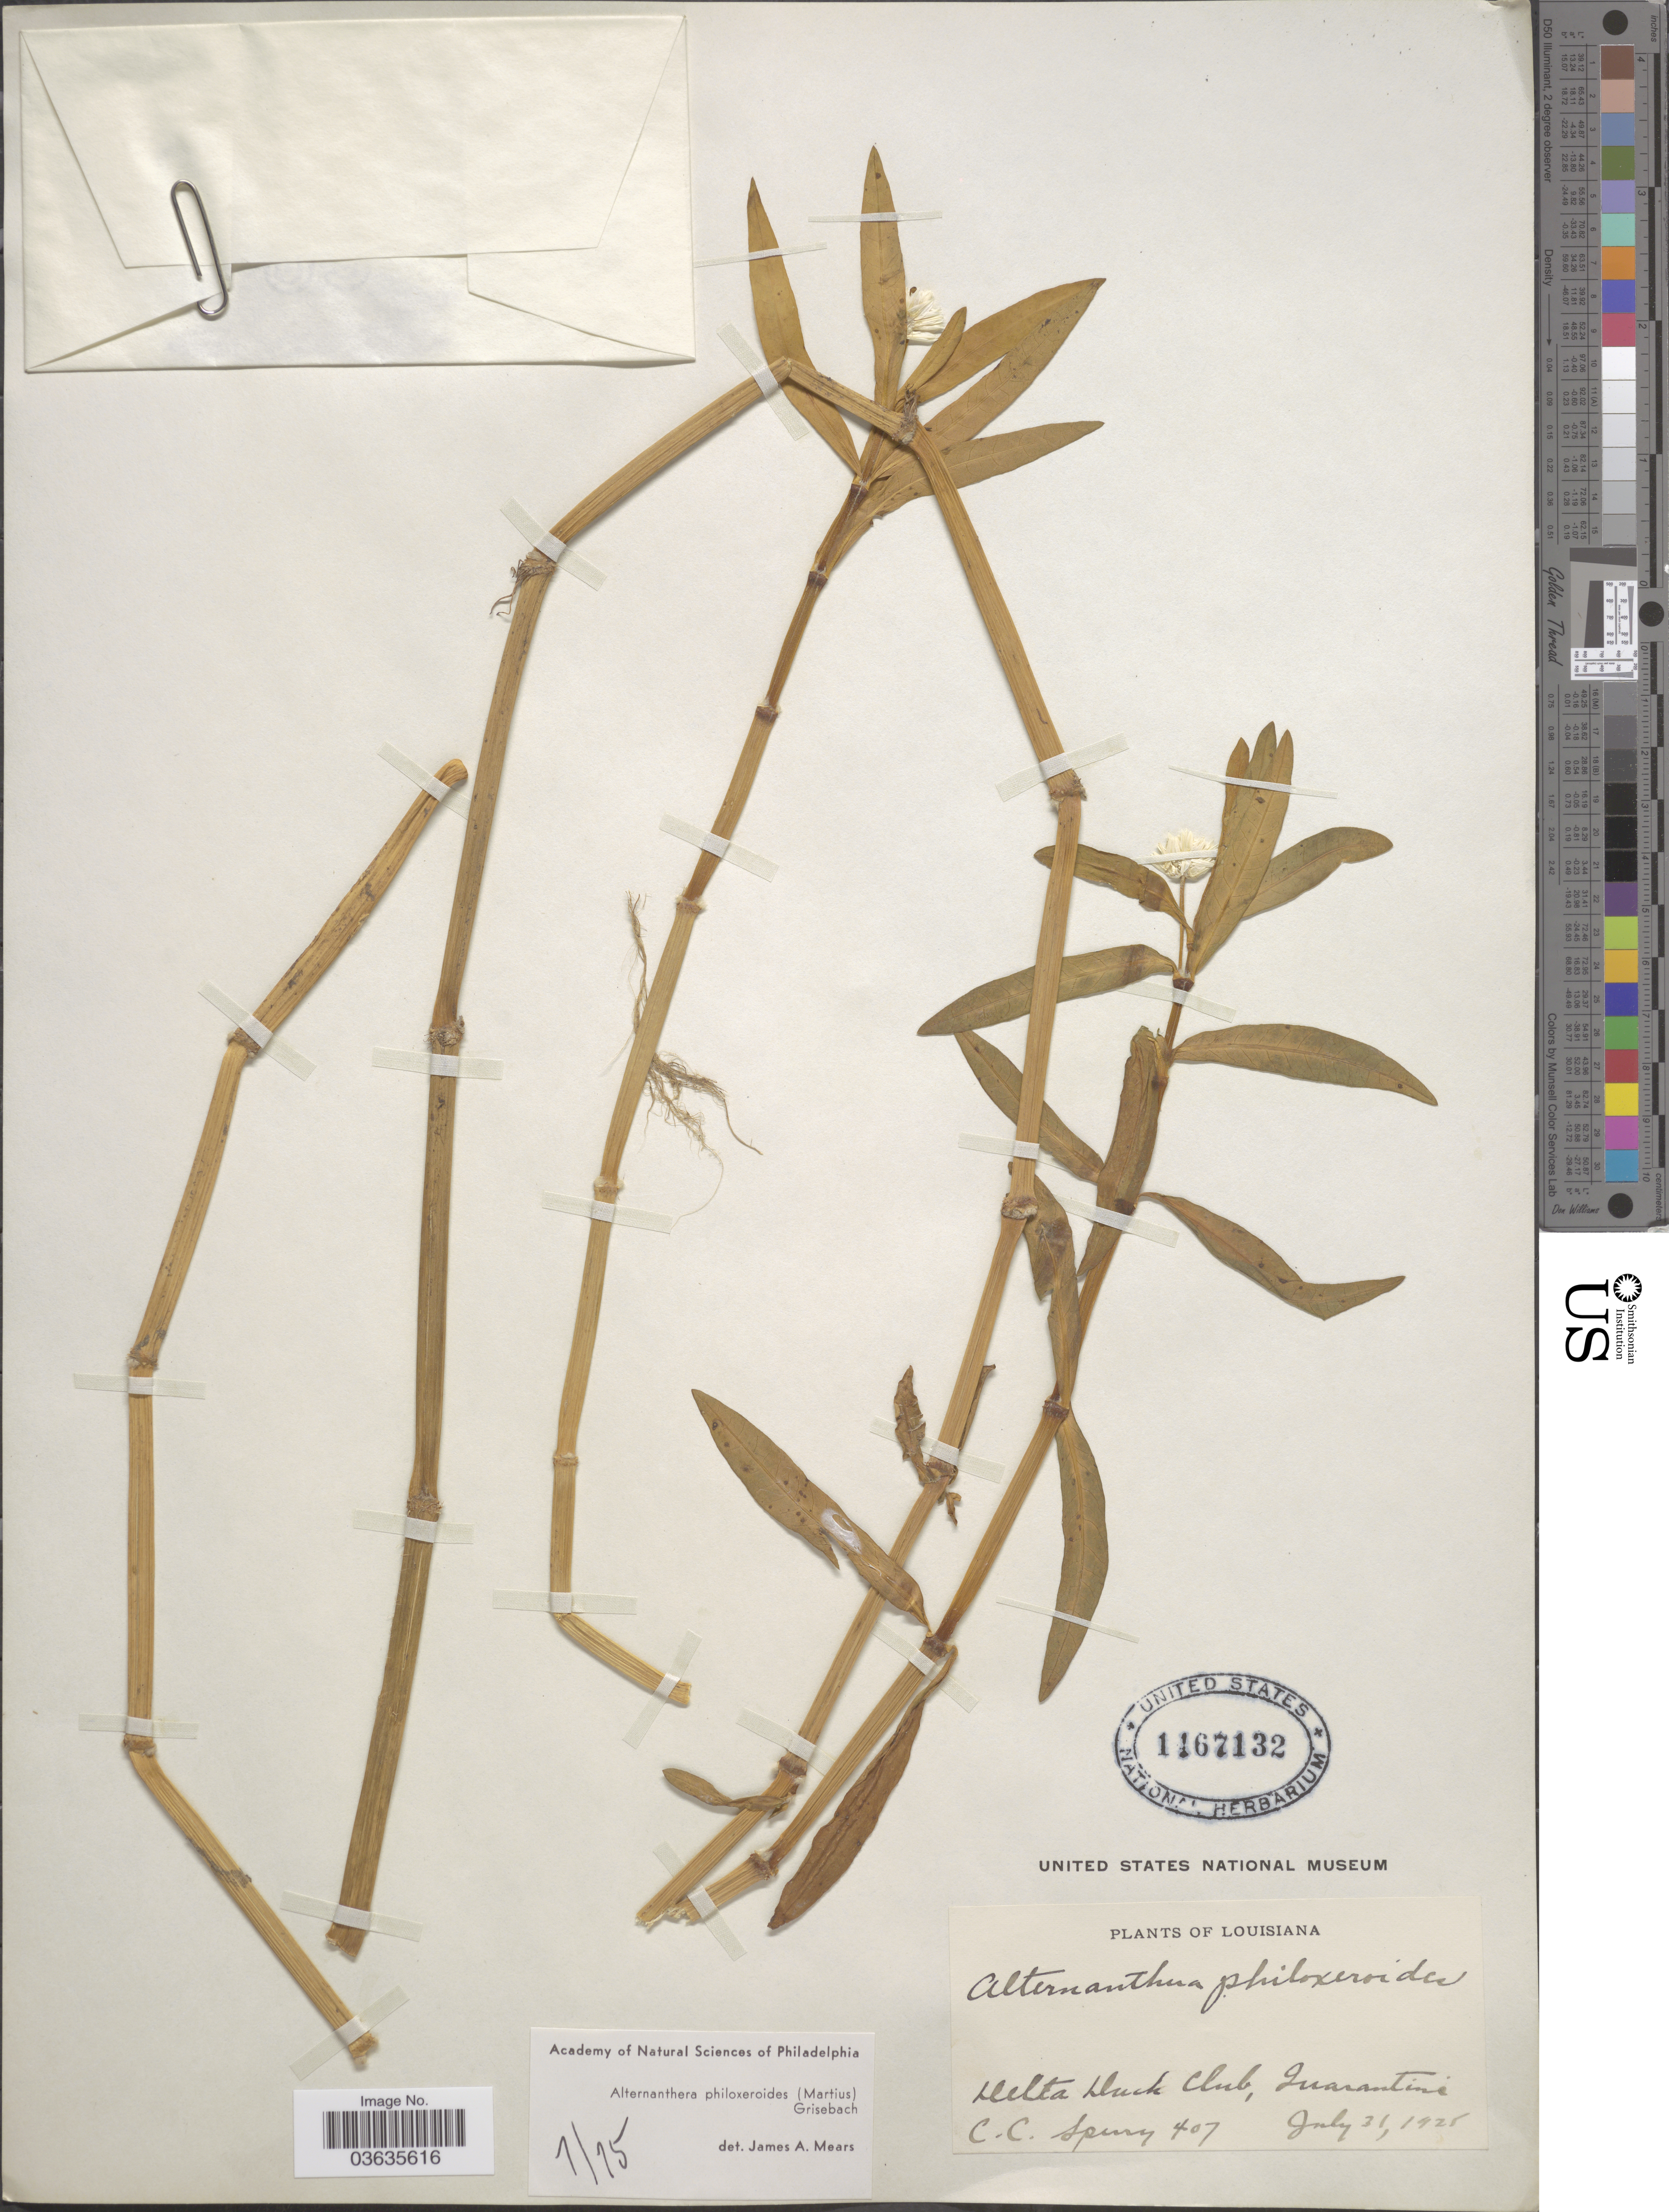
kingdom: Plantae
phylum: Tracheophyta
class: Magnoliopsida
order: Caryophyllales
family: Amaranthaceae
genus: Alternanthera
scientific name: Alternanthera philoxeroides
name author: (Mart.) Griseb.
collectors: C. C. Sperry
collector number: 407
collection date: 1925-07-31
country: United States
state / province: Louisiana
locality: Delta Duck Club, Quarantine.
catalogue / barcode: US 1167132